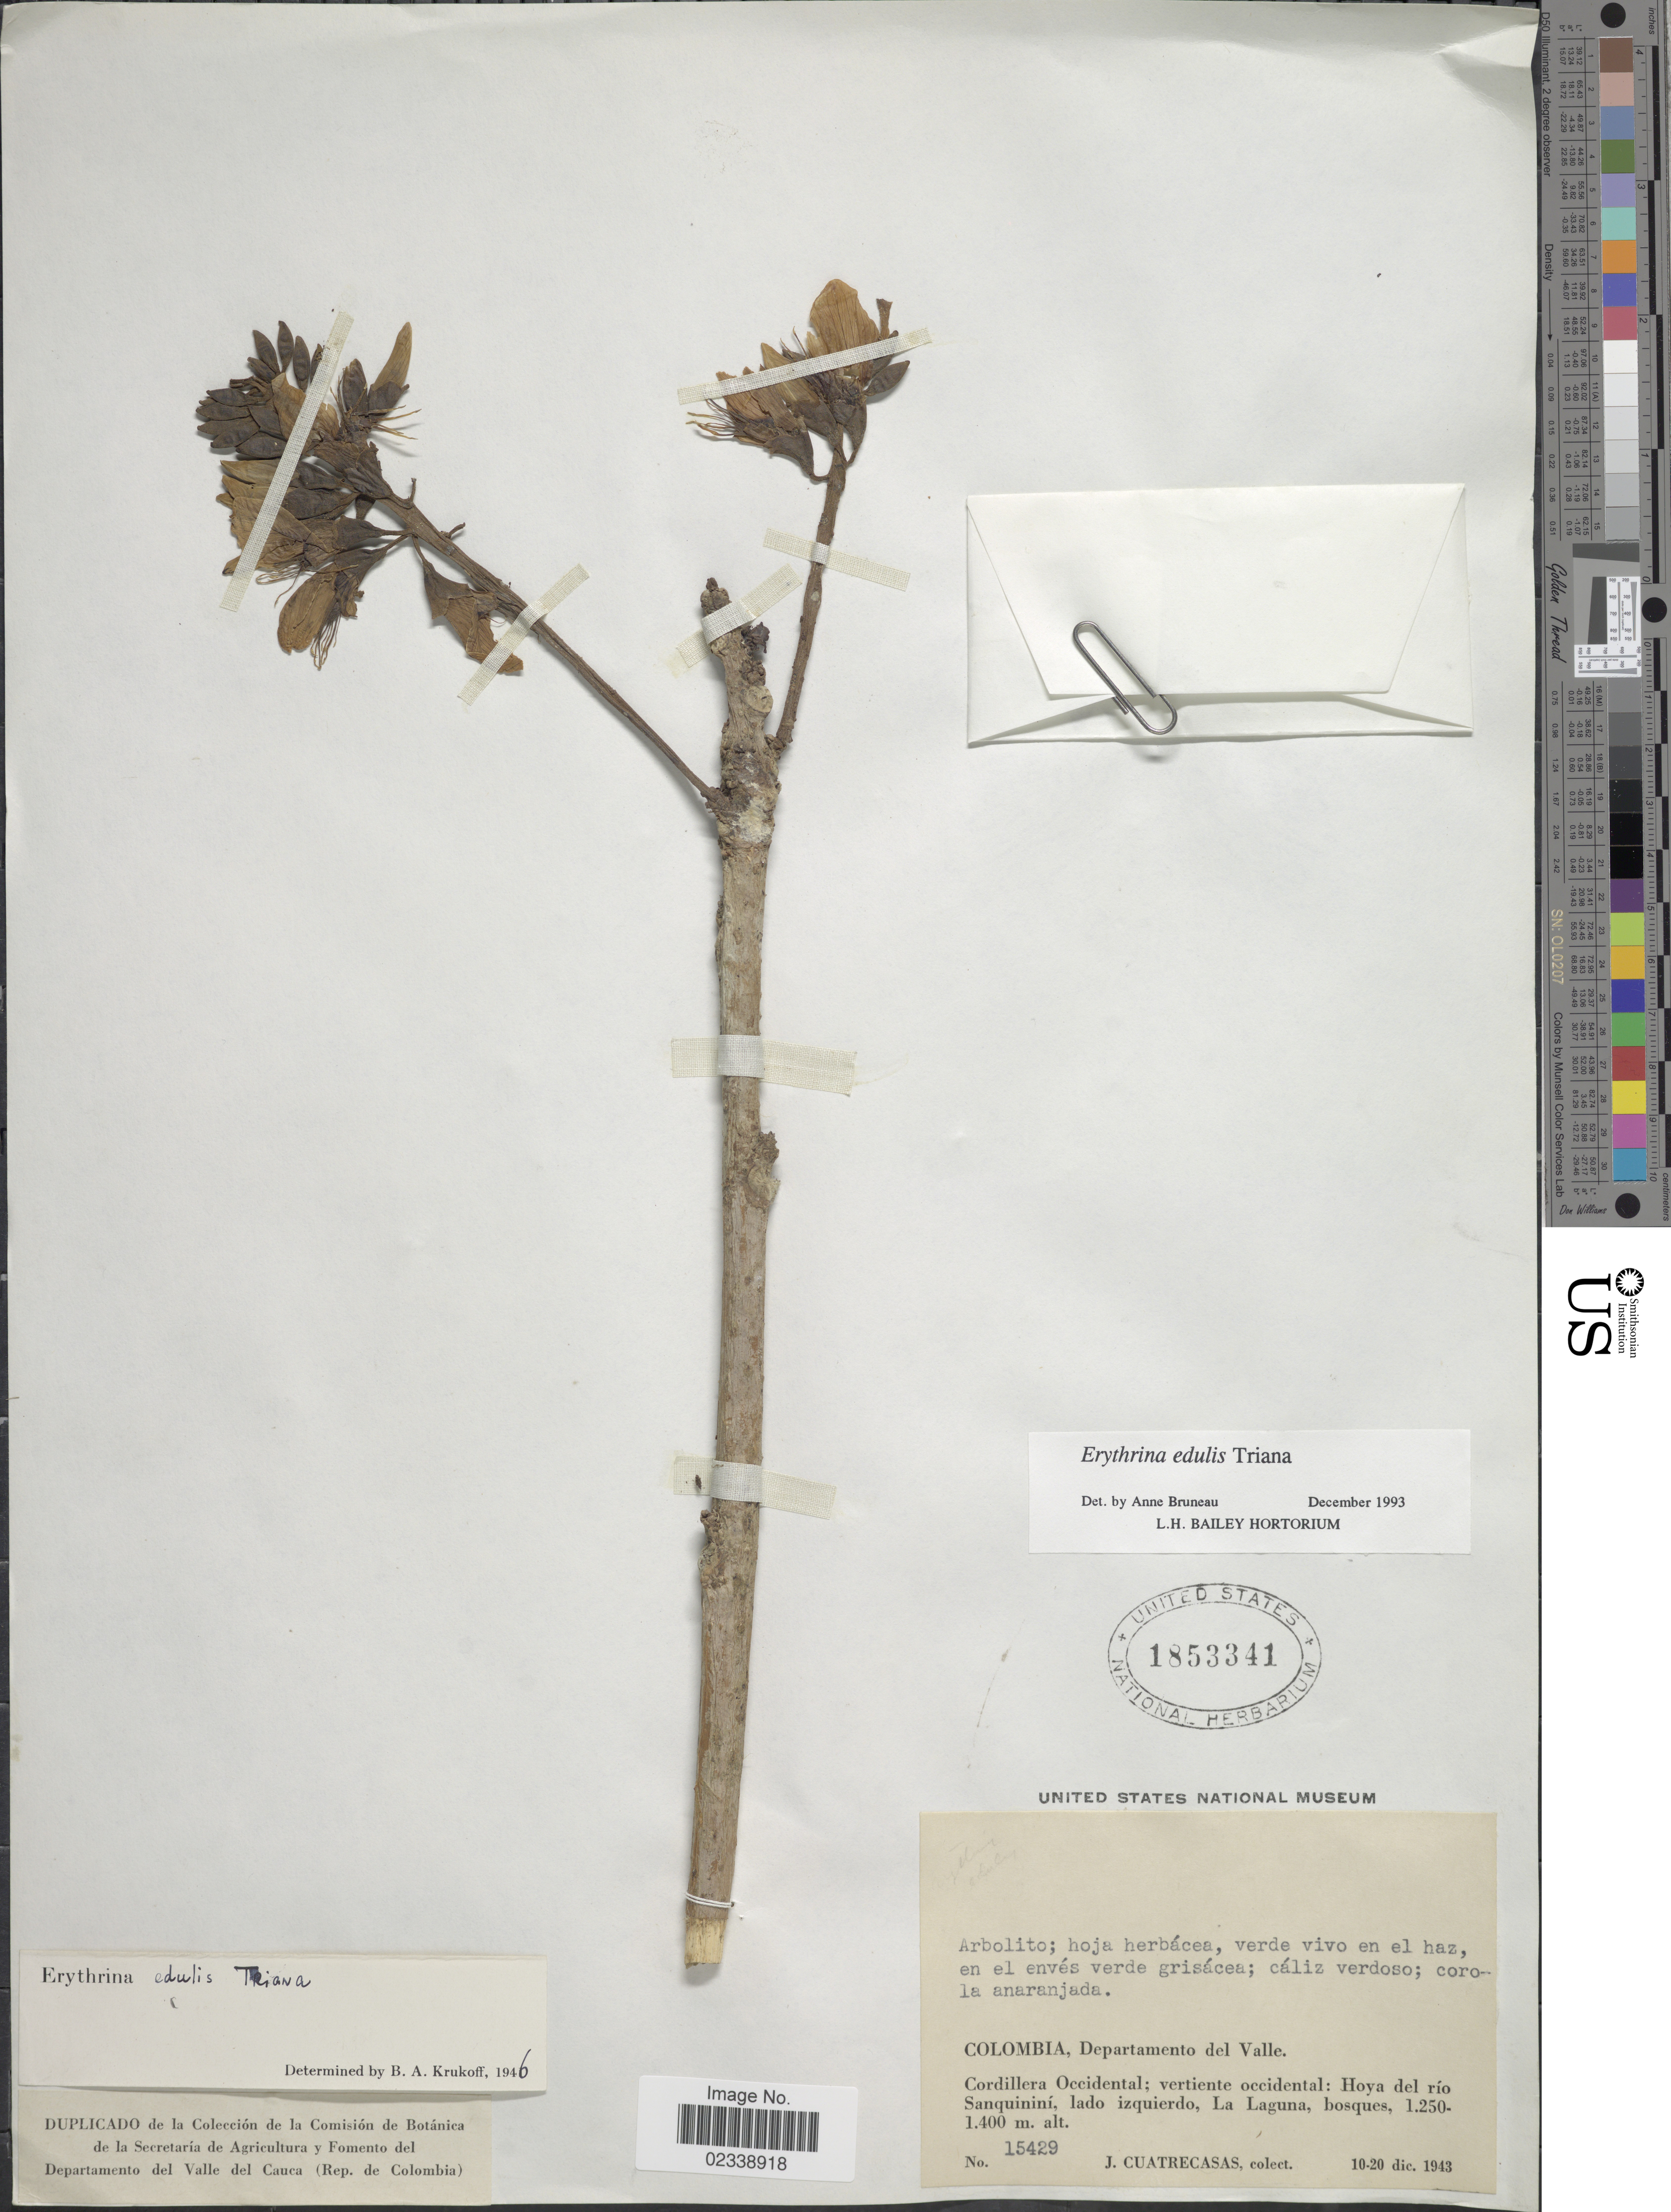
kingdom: Plantae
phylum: Tracheophyta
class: Magnoliopsida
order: Fabales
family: Fabaceae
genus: Erythrina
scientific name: Erythrina edulis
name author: Triana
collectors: J. Cuatrecasas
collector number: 15429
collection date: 1943-12-10/1943-12-20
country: Colombia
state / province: Valle del Cauca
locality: Cordillera Occidental; vertiente occidental: Hoya del rio Sanquinini, lado izquierdo, La Laguna, bosques.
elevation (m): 1250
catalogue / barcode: US 1853341